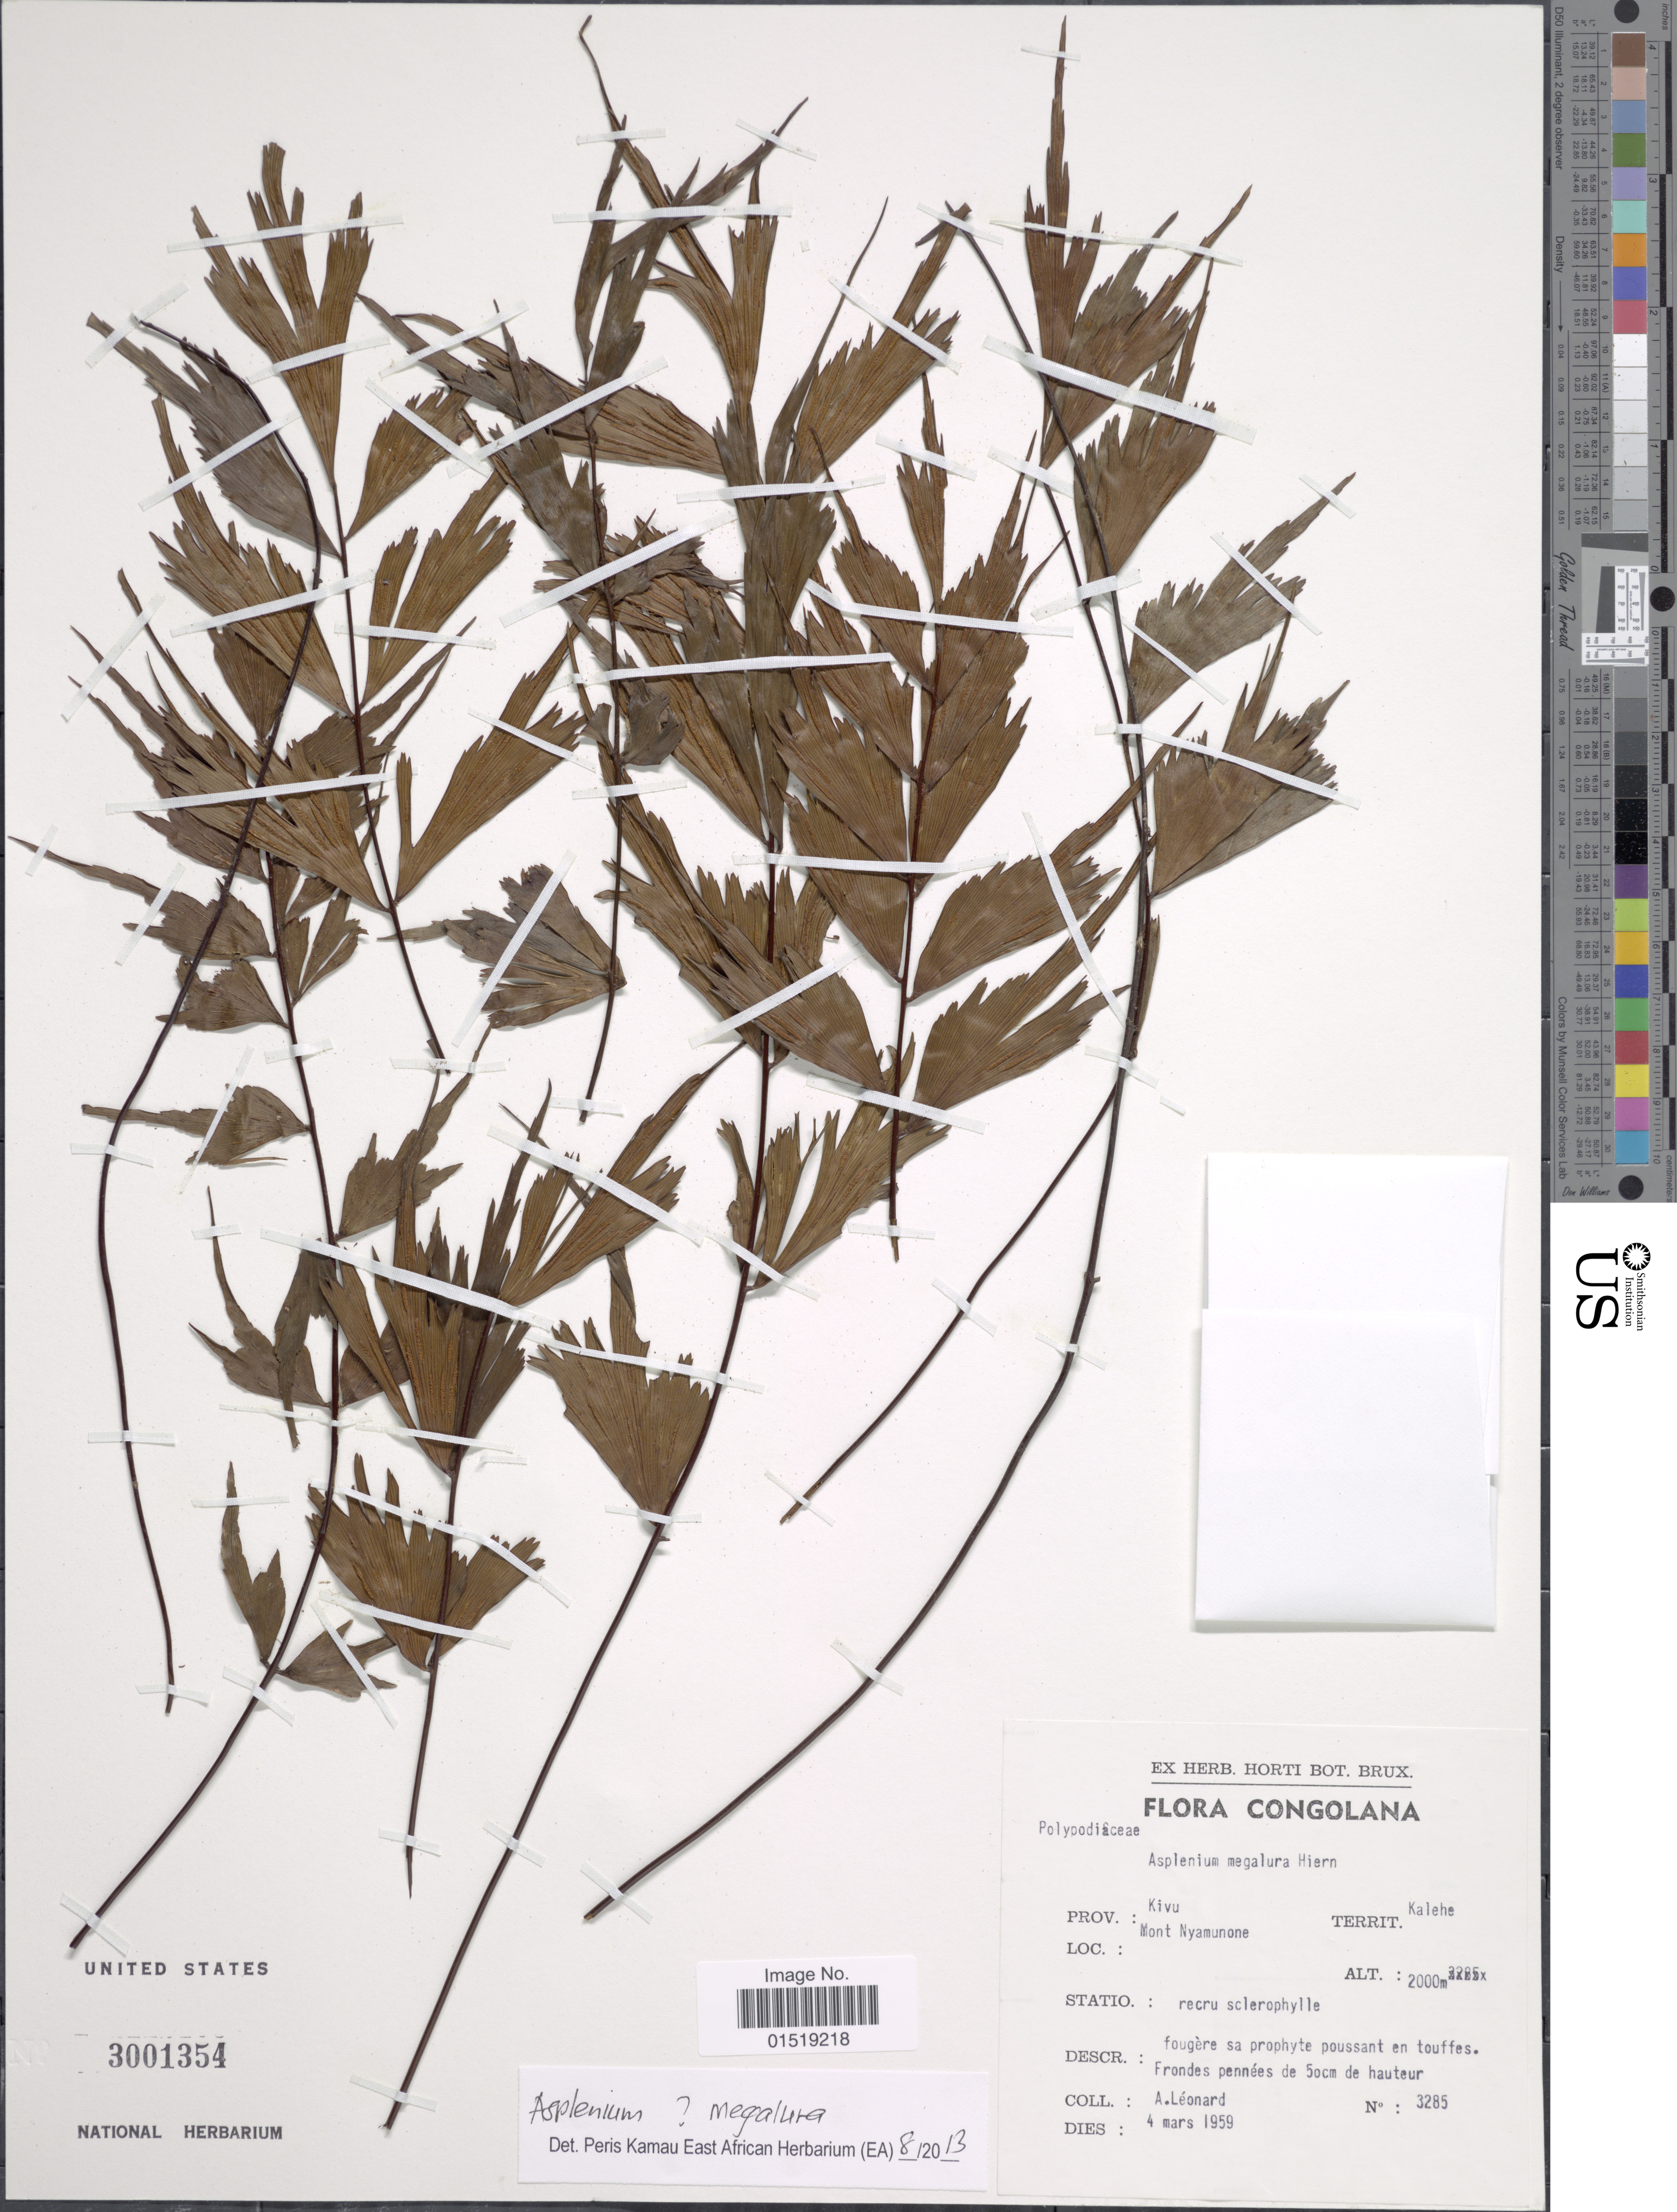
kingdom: Plantae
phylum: Tracheophyta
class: Polypodiopsida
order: Polypodiales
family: Aspleniaceae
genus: Asplenium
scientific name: Asplenium megalura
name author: Baker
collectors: A. Leonard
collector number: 3285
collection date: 1959-03-04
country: Congo, Democratic Republic of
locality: Congolana. Prov.: Kivu. Territ. Kalehe. Mont Nyamunone.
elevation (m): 2000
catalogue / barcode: US 3001354